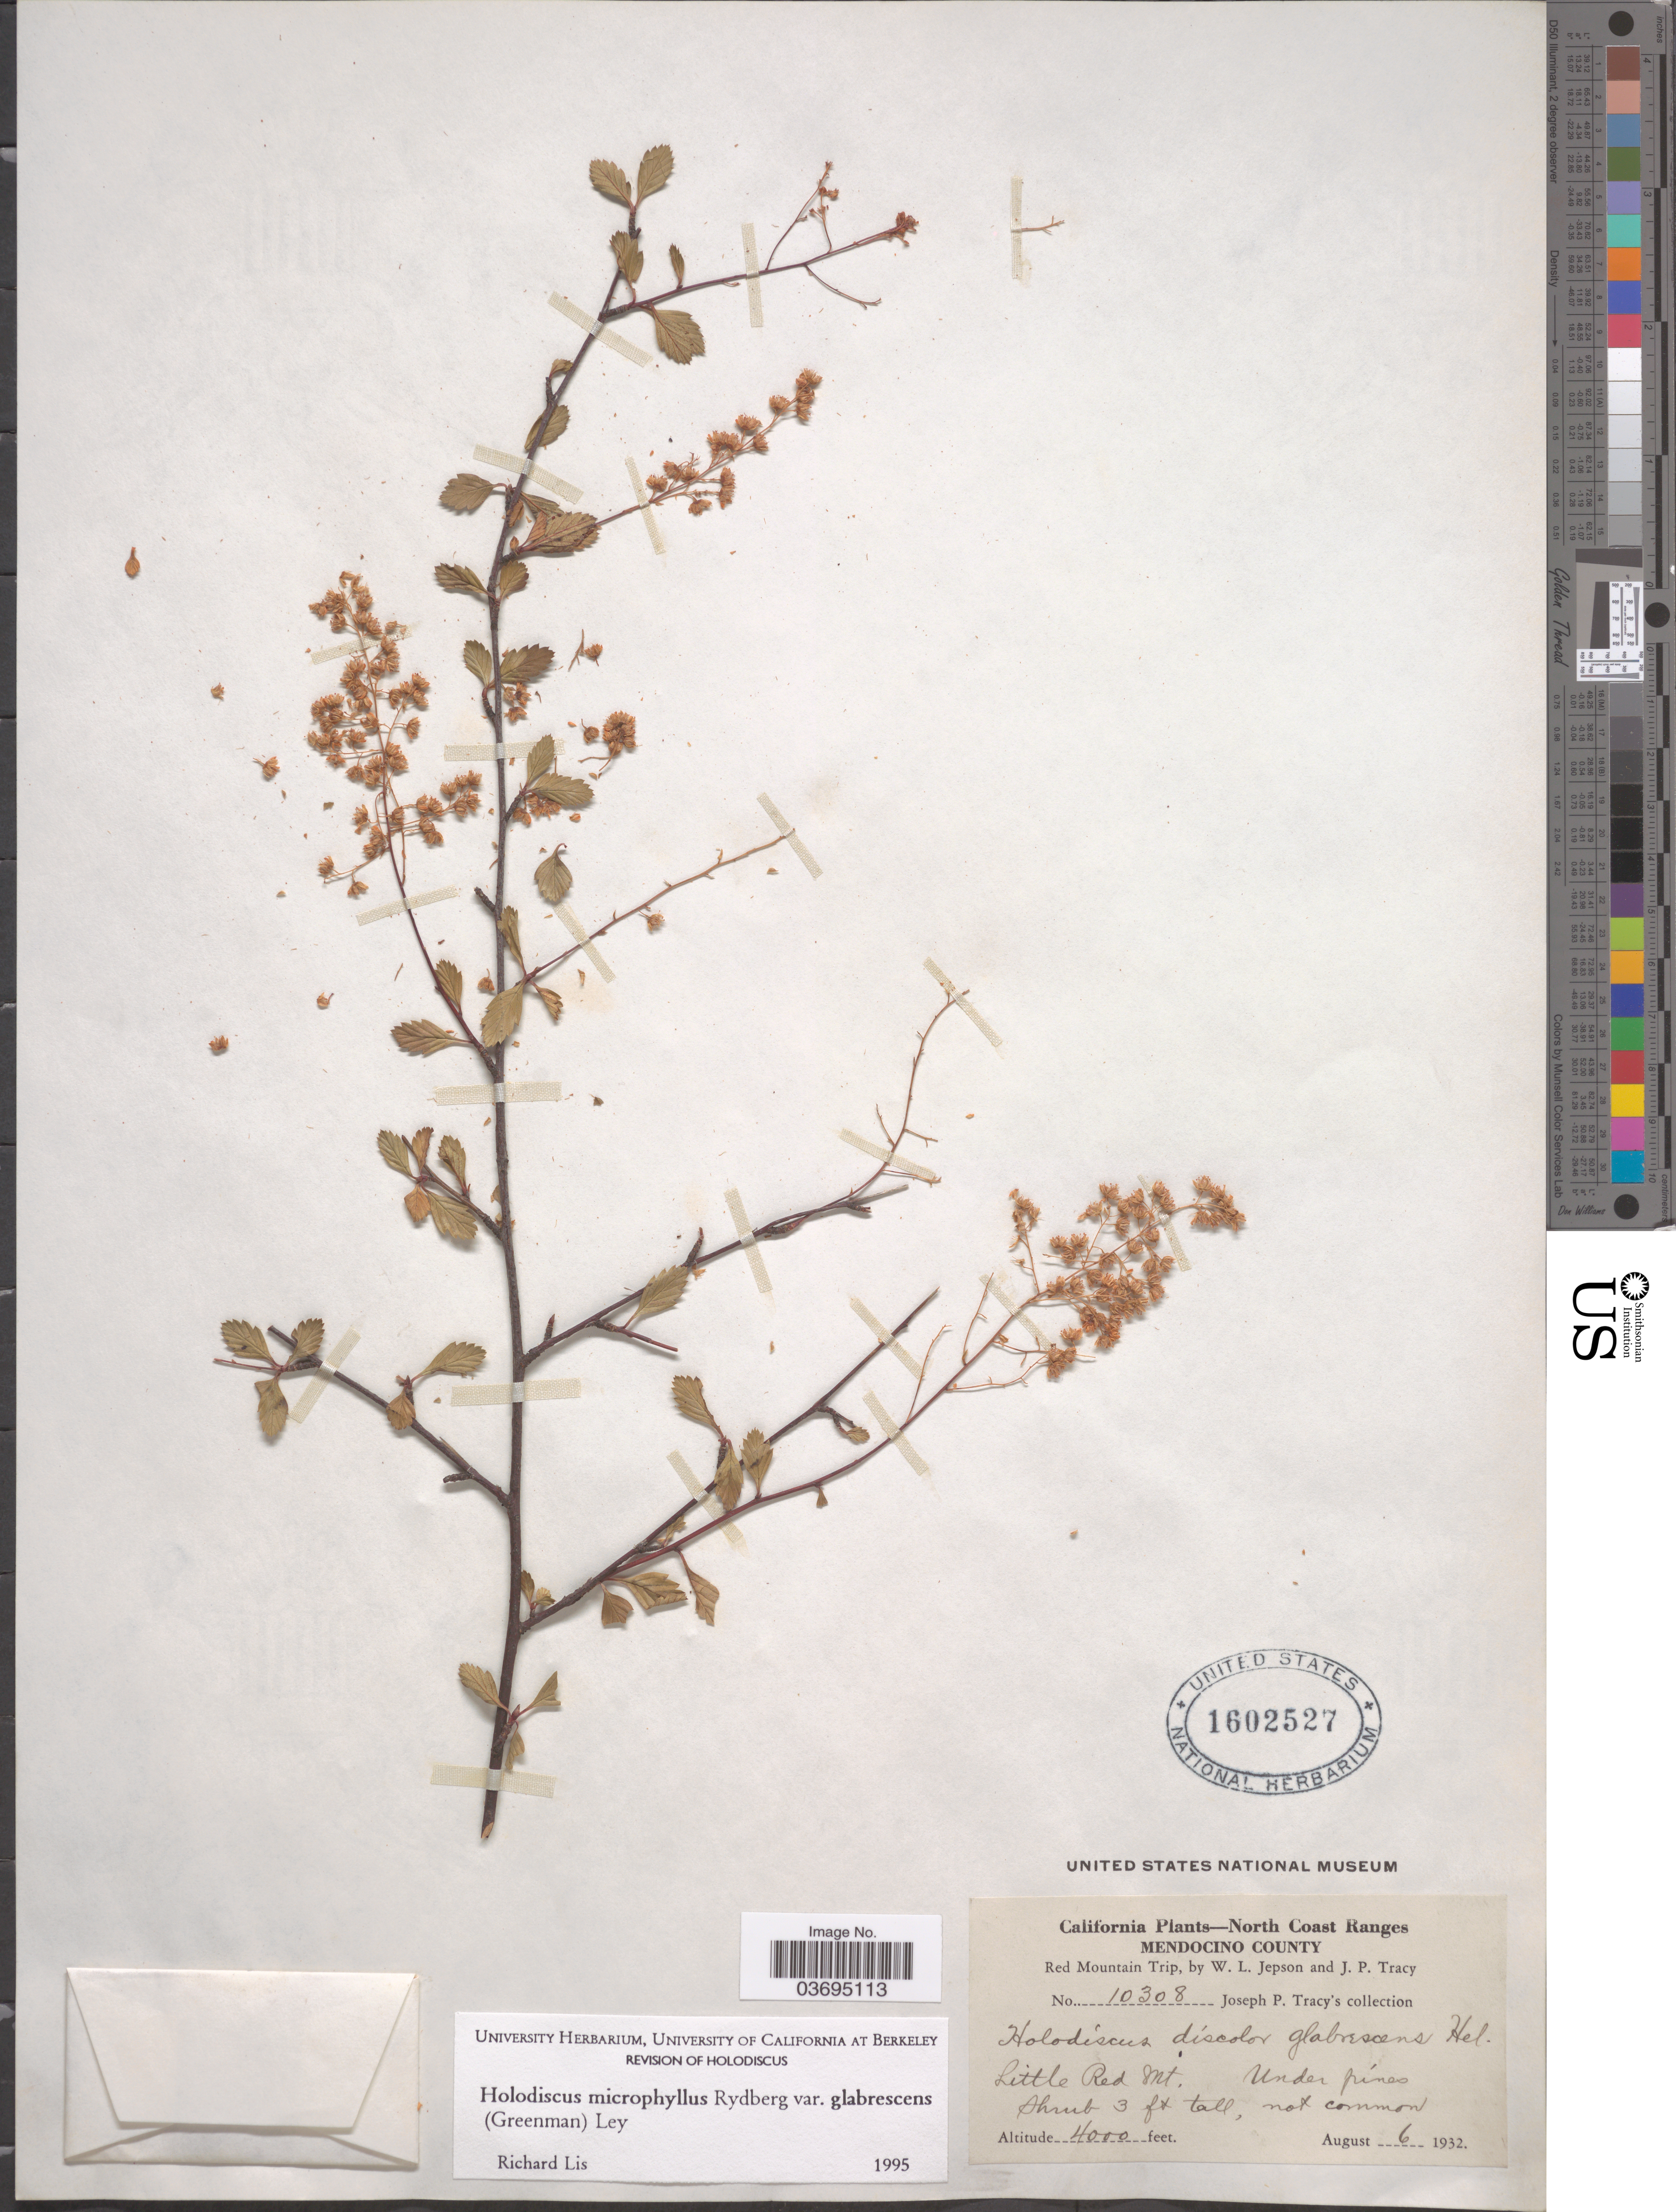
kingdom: Plantae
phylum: Tracheophyta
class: Magnoliopsida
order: Rosales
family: Rosaceae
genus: Holodiscus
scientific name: Holodiscus discolor var. glabrescens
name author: (Greenm.) Jeps.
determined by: Strong, Mark T., (BOT), Smithsonian Institution - National Museum of Natural History (UNITED STATES)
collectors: W. L. Jepson & J. Tracy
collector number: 10308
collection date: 1932-08-06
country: United States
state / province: California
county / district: Mendocino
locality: North Coast Ranges. Mendocino County. Red Mountain Trip. Little Red Mt.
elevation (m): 1219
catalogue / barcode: US 1602527